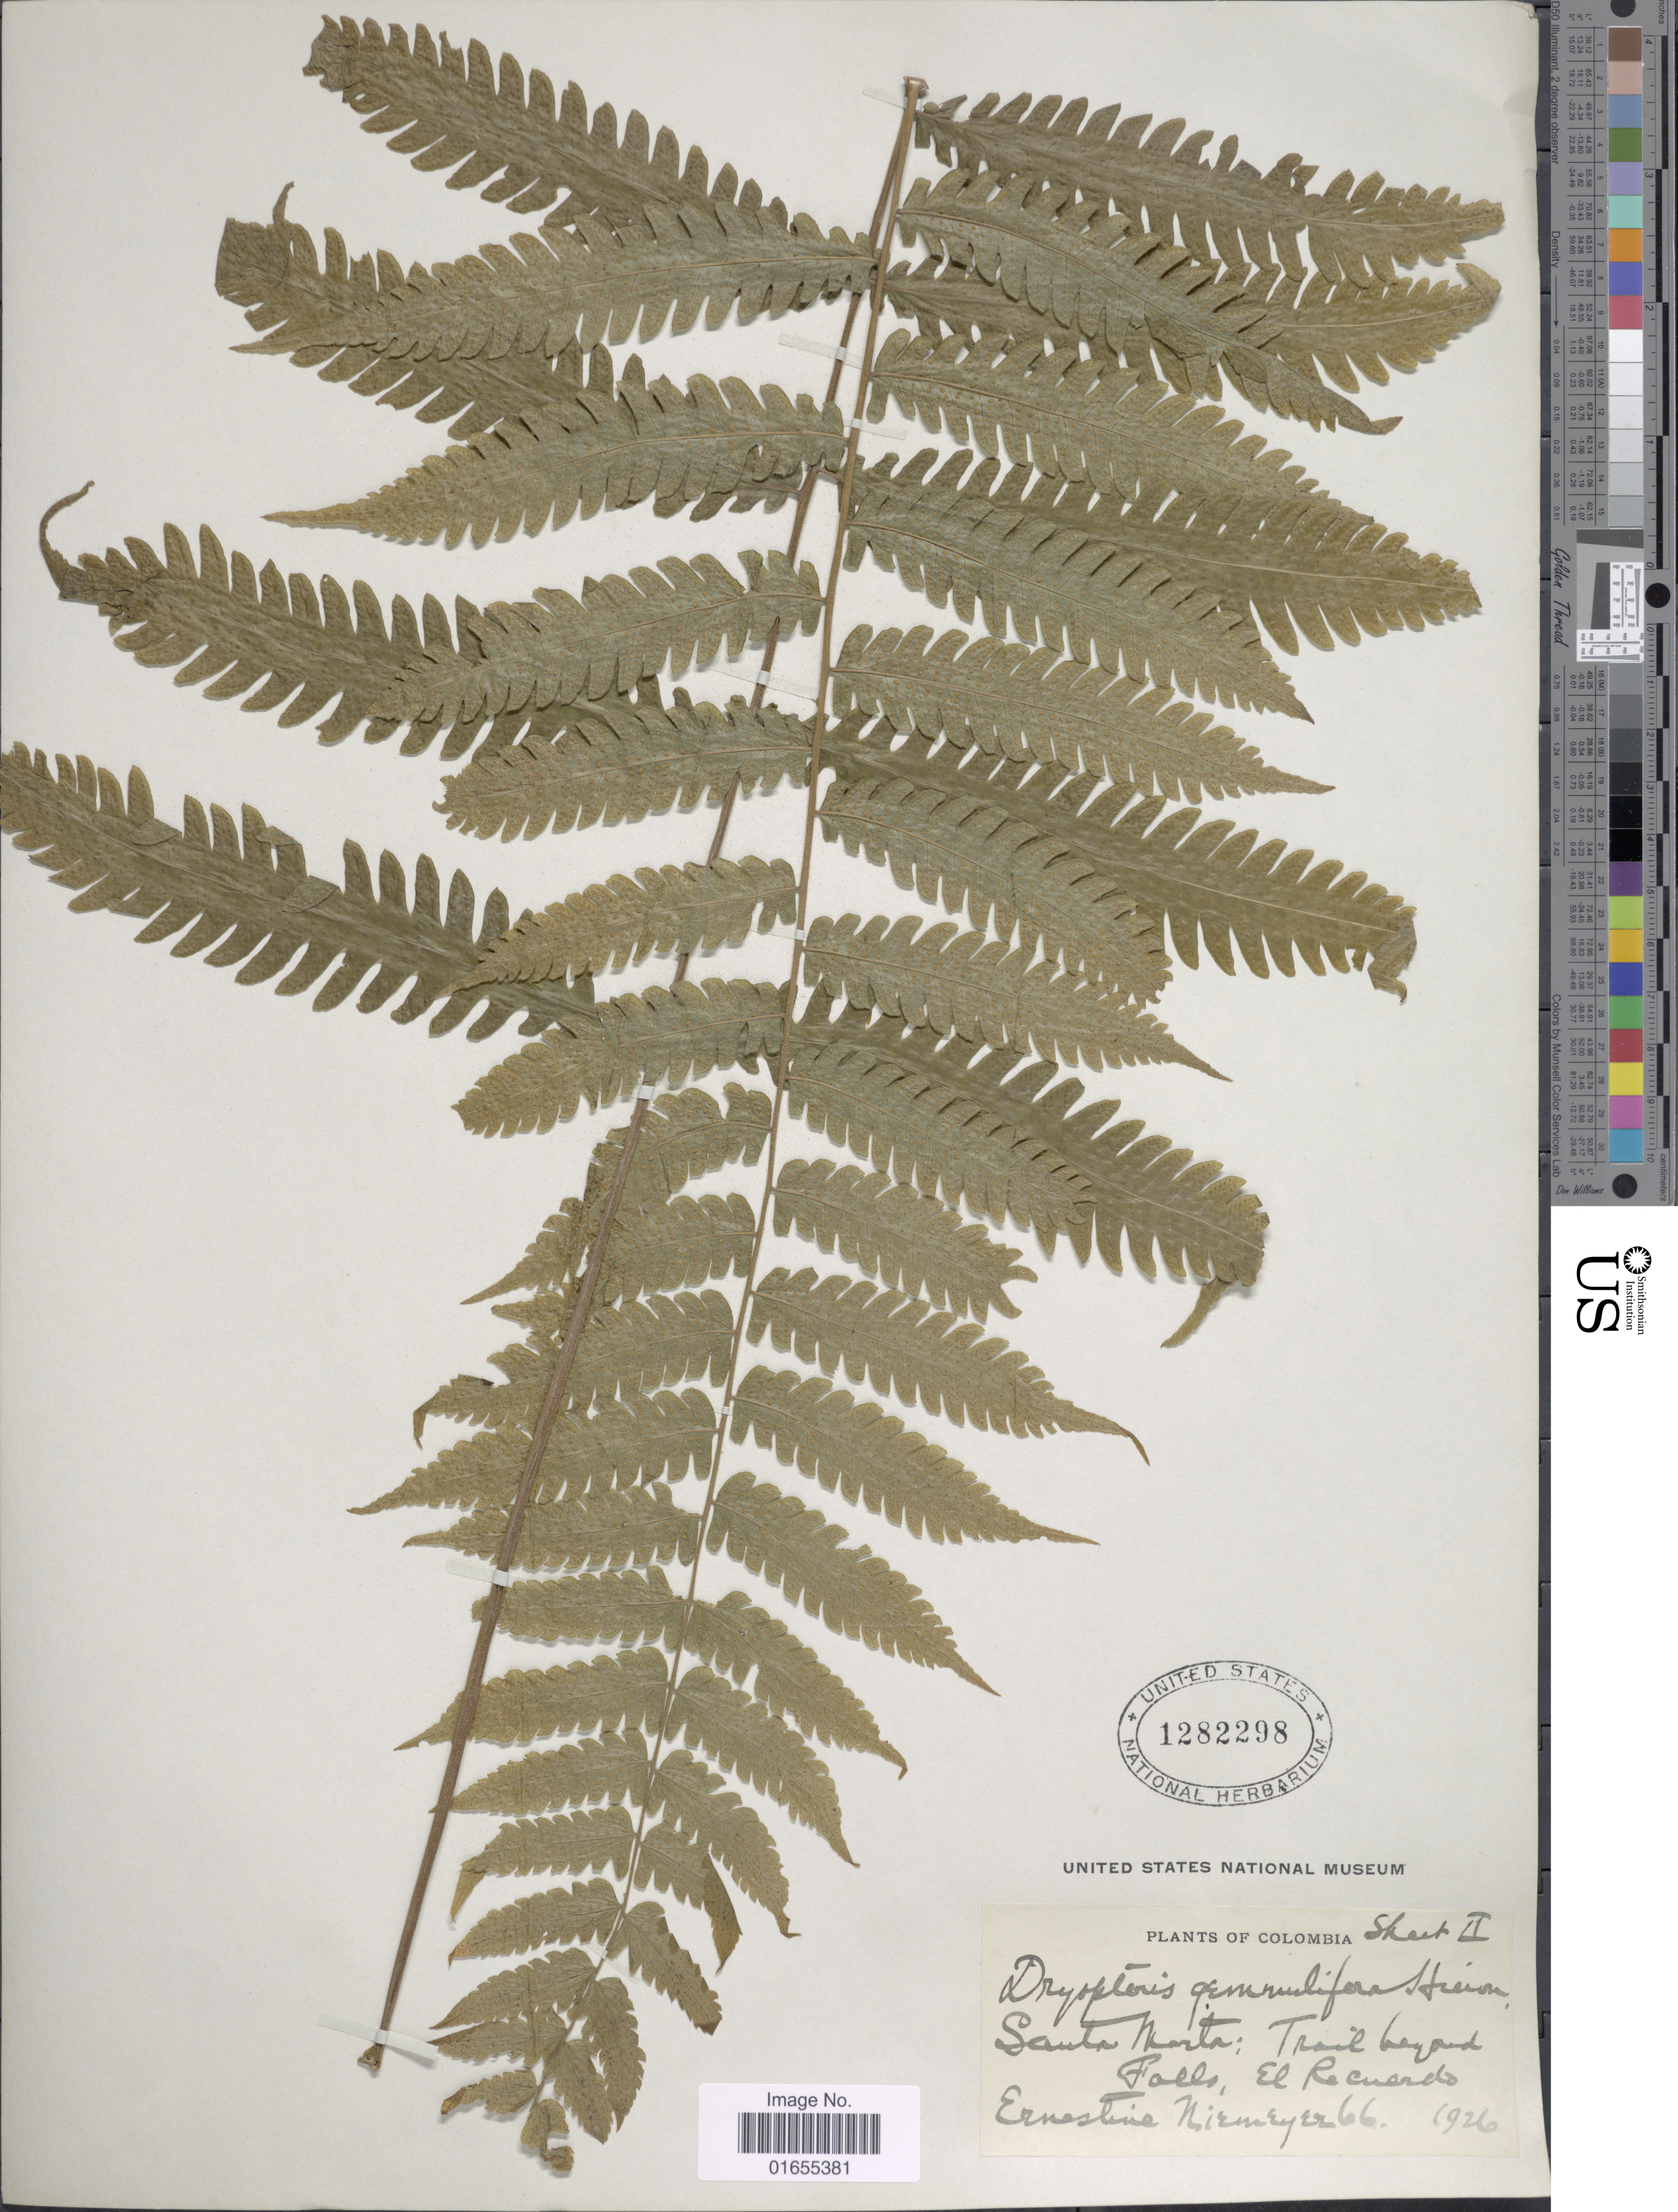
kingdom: Plantae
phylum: Tracheophyta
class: Polypodiopsida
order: Polypodiales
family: Thelypteridaceae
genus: Goniopteris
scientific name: Goniopteris gemmulifera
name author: (Hieron.) A.R. Sm. & D. Löve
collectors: E. H. Niemeyer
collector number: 66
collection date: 1926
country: Colombia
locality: Santa Marta: Trail beyond Falls, El Recuerdo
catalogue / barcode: US 1282298